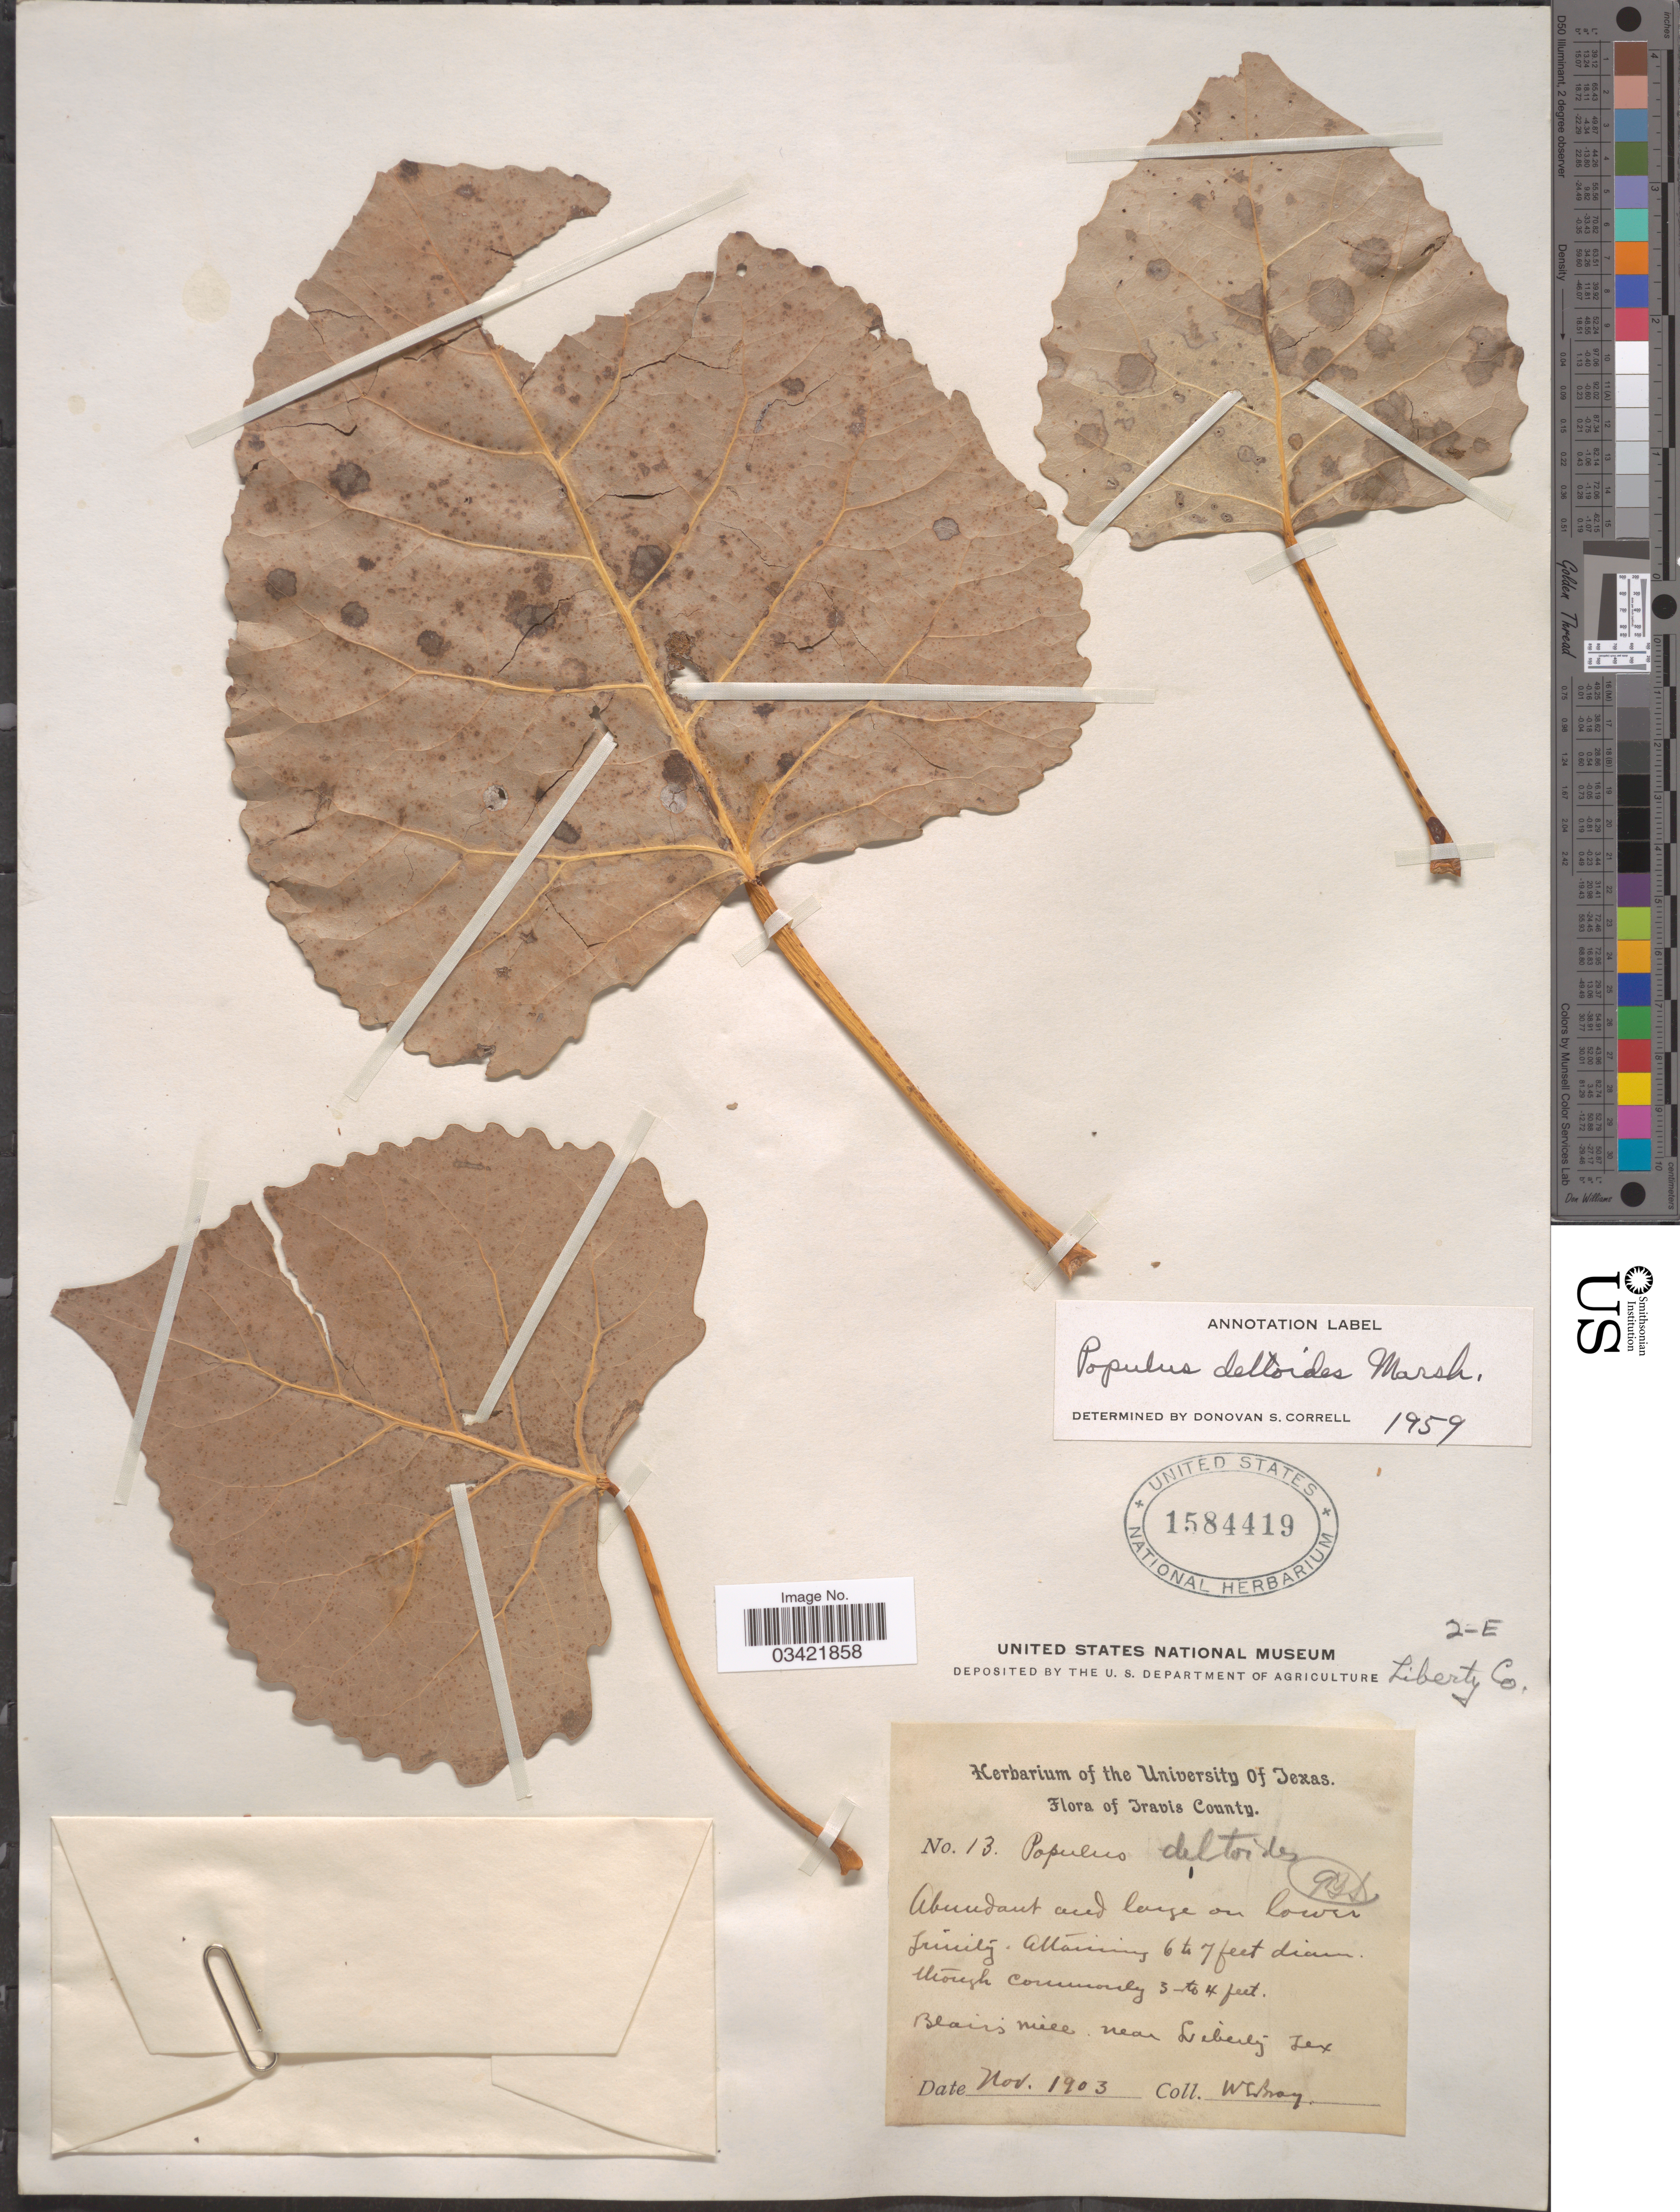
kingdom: Plantae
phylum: Tracheophyta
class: Magnoliopsida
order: Malpighiales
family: Salicaceae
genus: Populus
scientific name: Populus deltoides subsp. deltoides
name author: W. Bartram ex Marshall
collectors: W. L. Bray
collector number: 13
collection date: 1903-11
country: United States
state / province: Texas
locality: Liberty Co. Travis County. On lower Trinity. Blair's Mill near Liberty.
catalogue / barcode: US 1584419